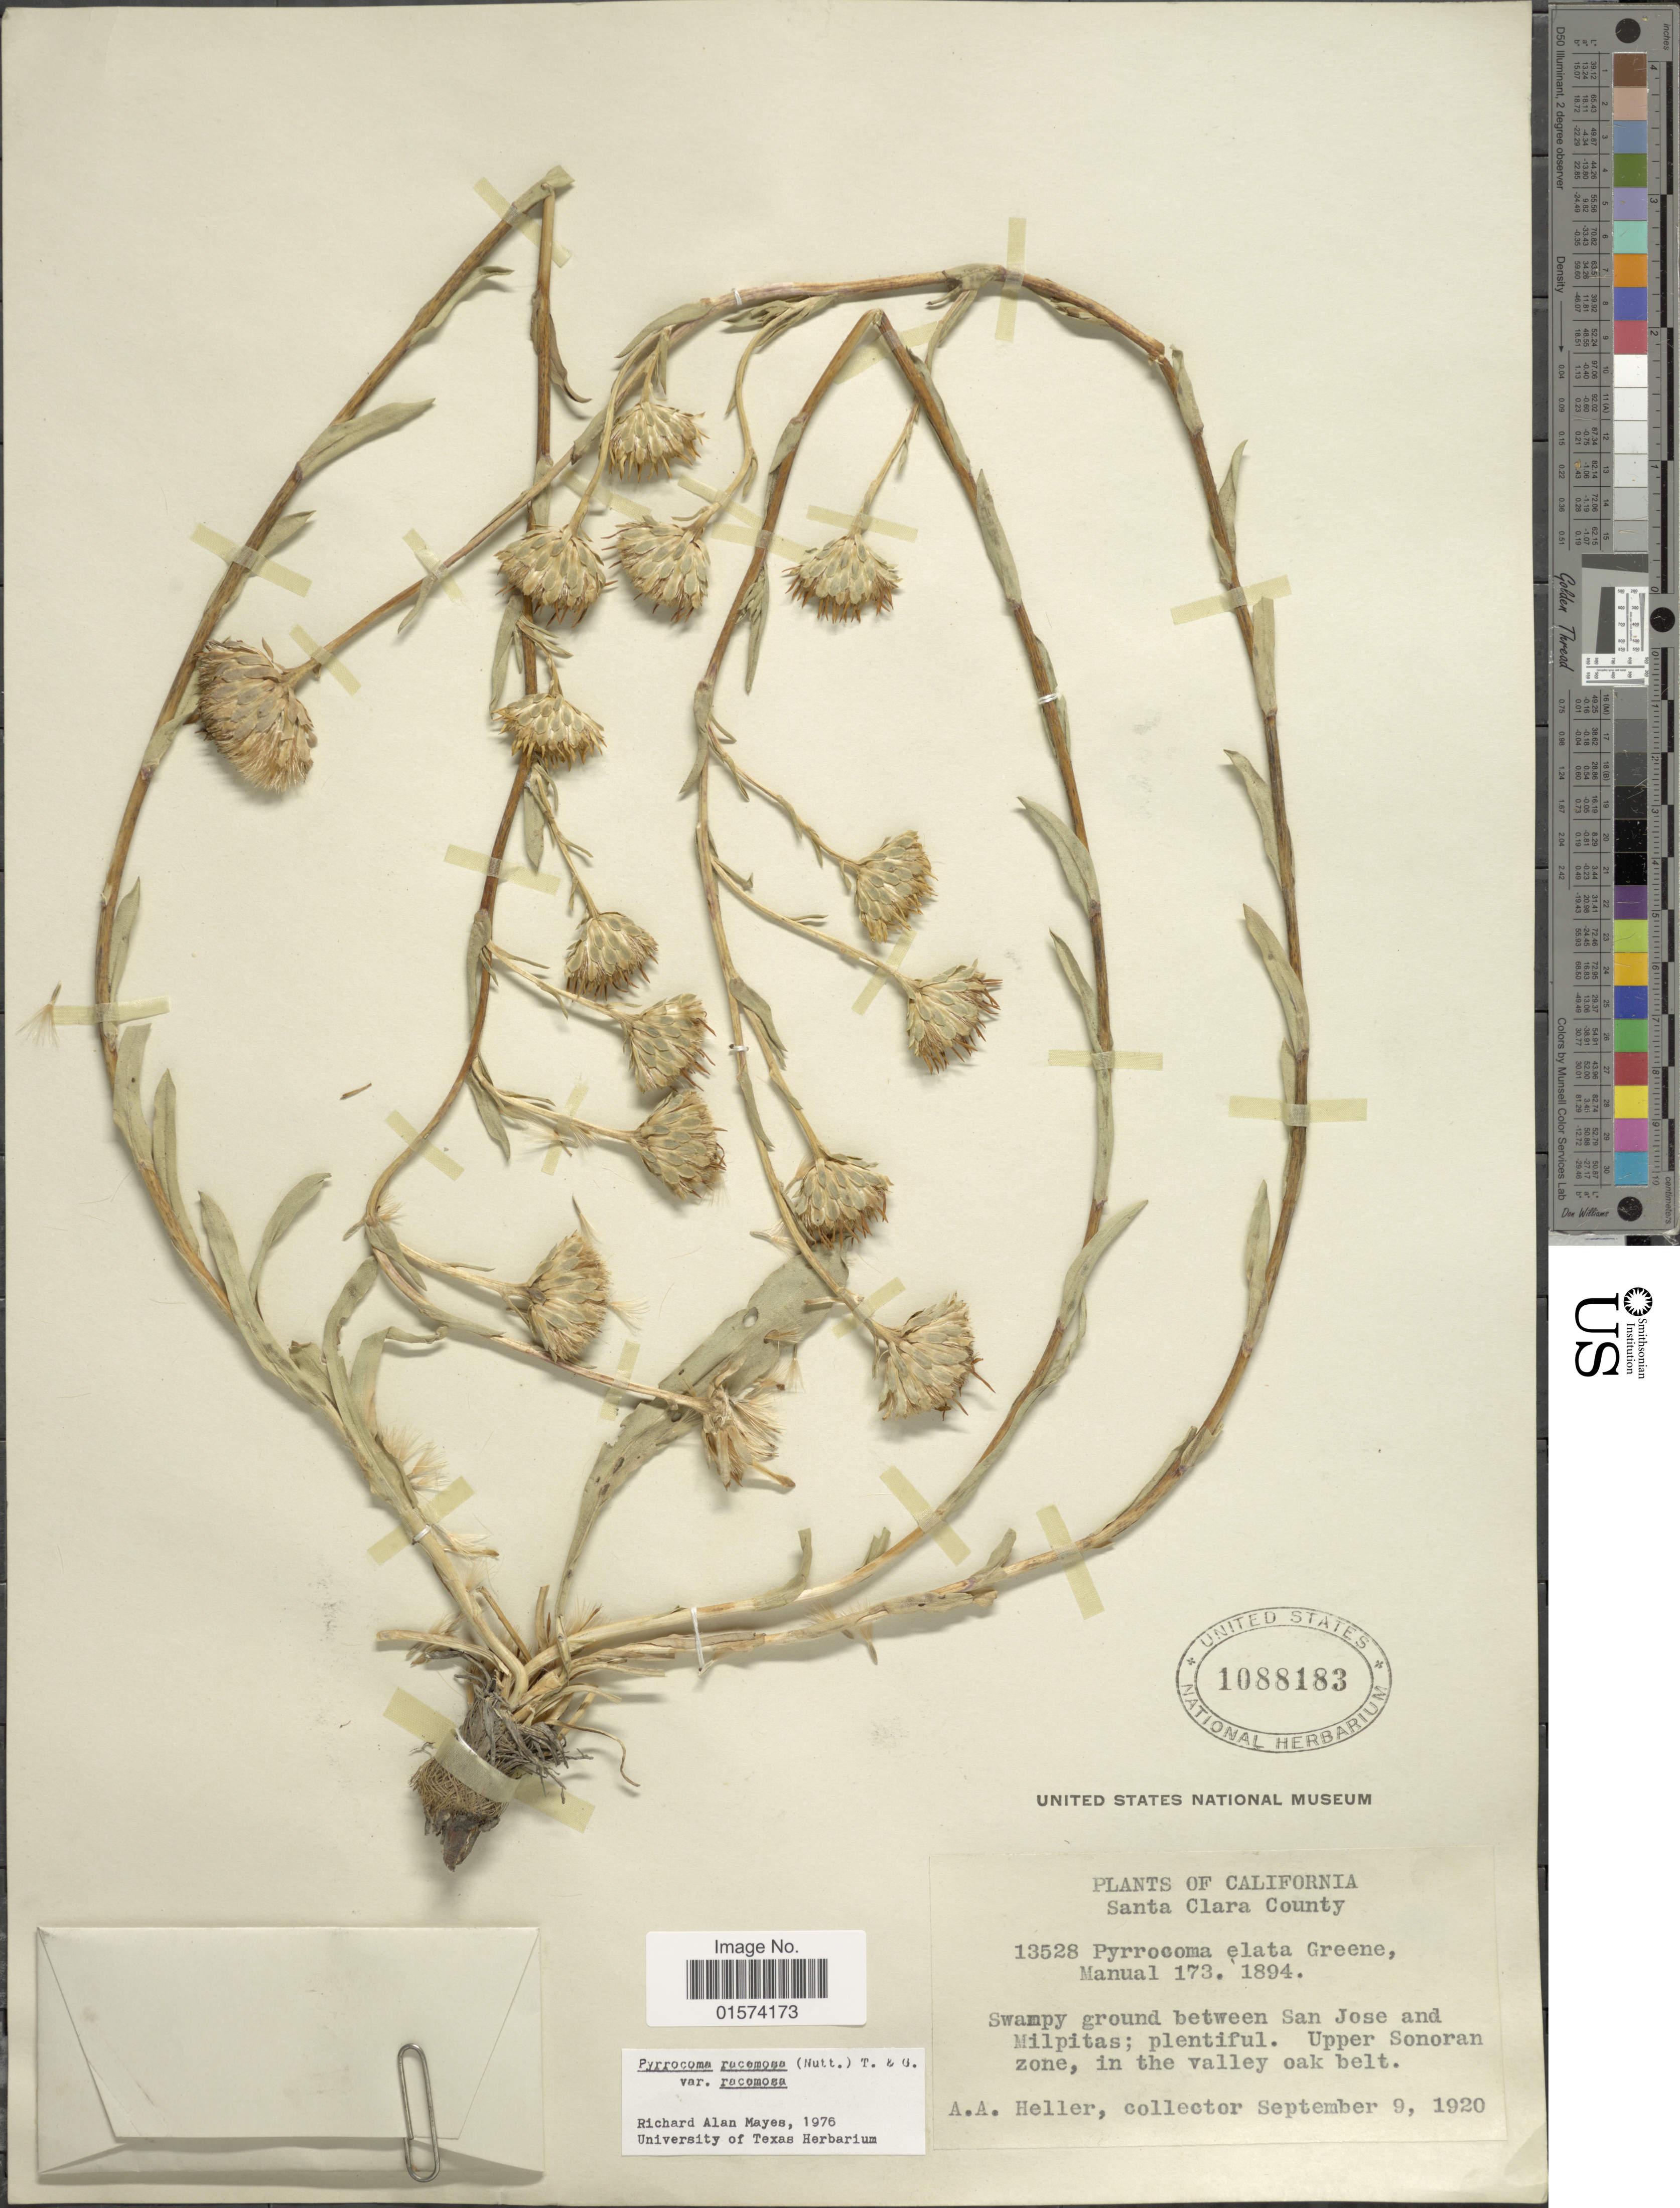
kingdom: Plantae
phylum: Tracheophyta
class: Magnoliopsida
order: Asterales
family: Asteraceae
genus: Pyrrocoma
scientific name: Pyrrocoma racemosa var. racemosa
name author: (Nutt.) Torr. & A. Gray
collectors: A. A. Heller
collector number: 13528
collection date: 1920-09-09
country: United States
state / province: California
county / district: Santa Clara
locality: Santa Clara County, swampy ground between San Jose and Milpitas; plentiful, Upper Sonoran zone, in the valley of oak belt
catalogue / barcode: US 1088183